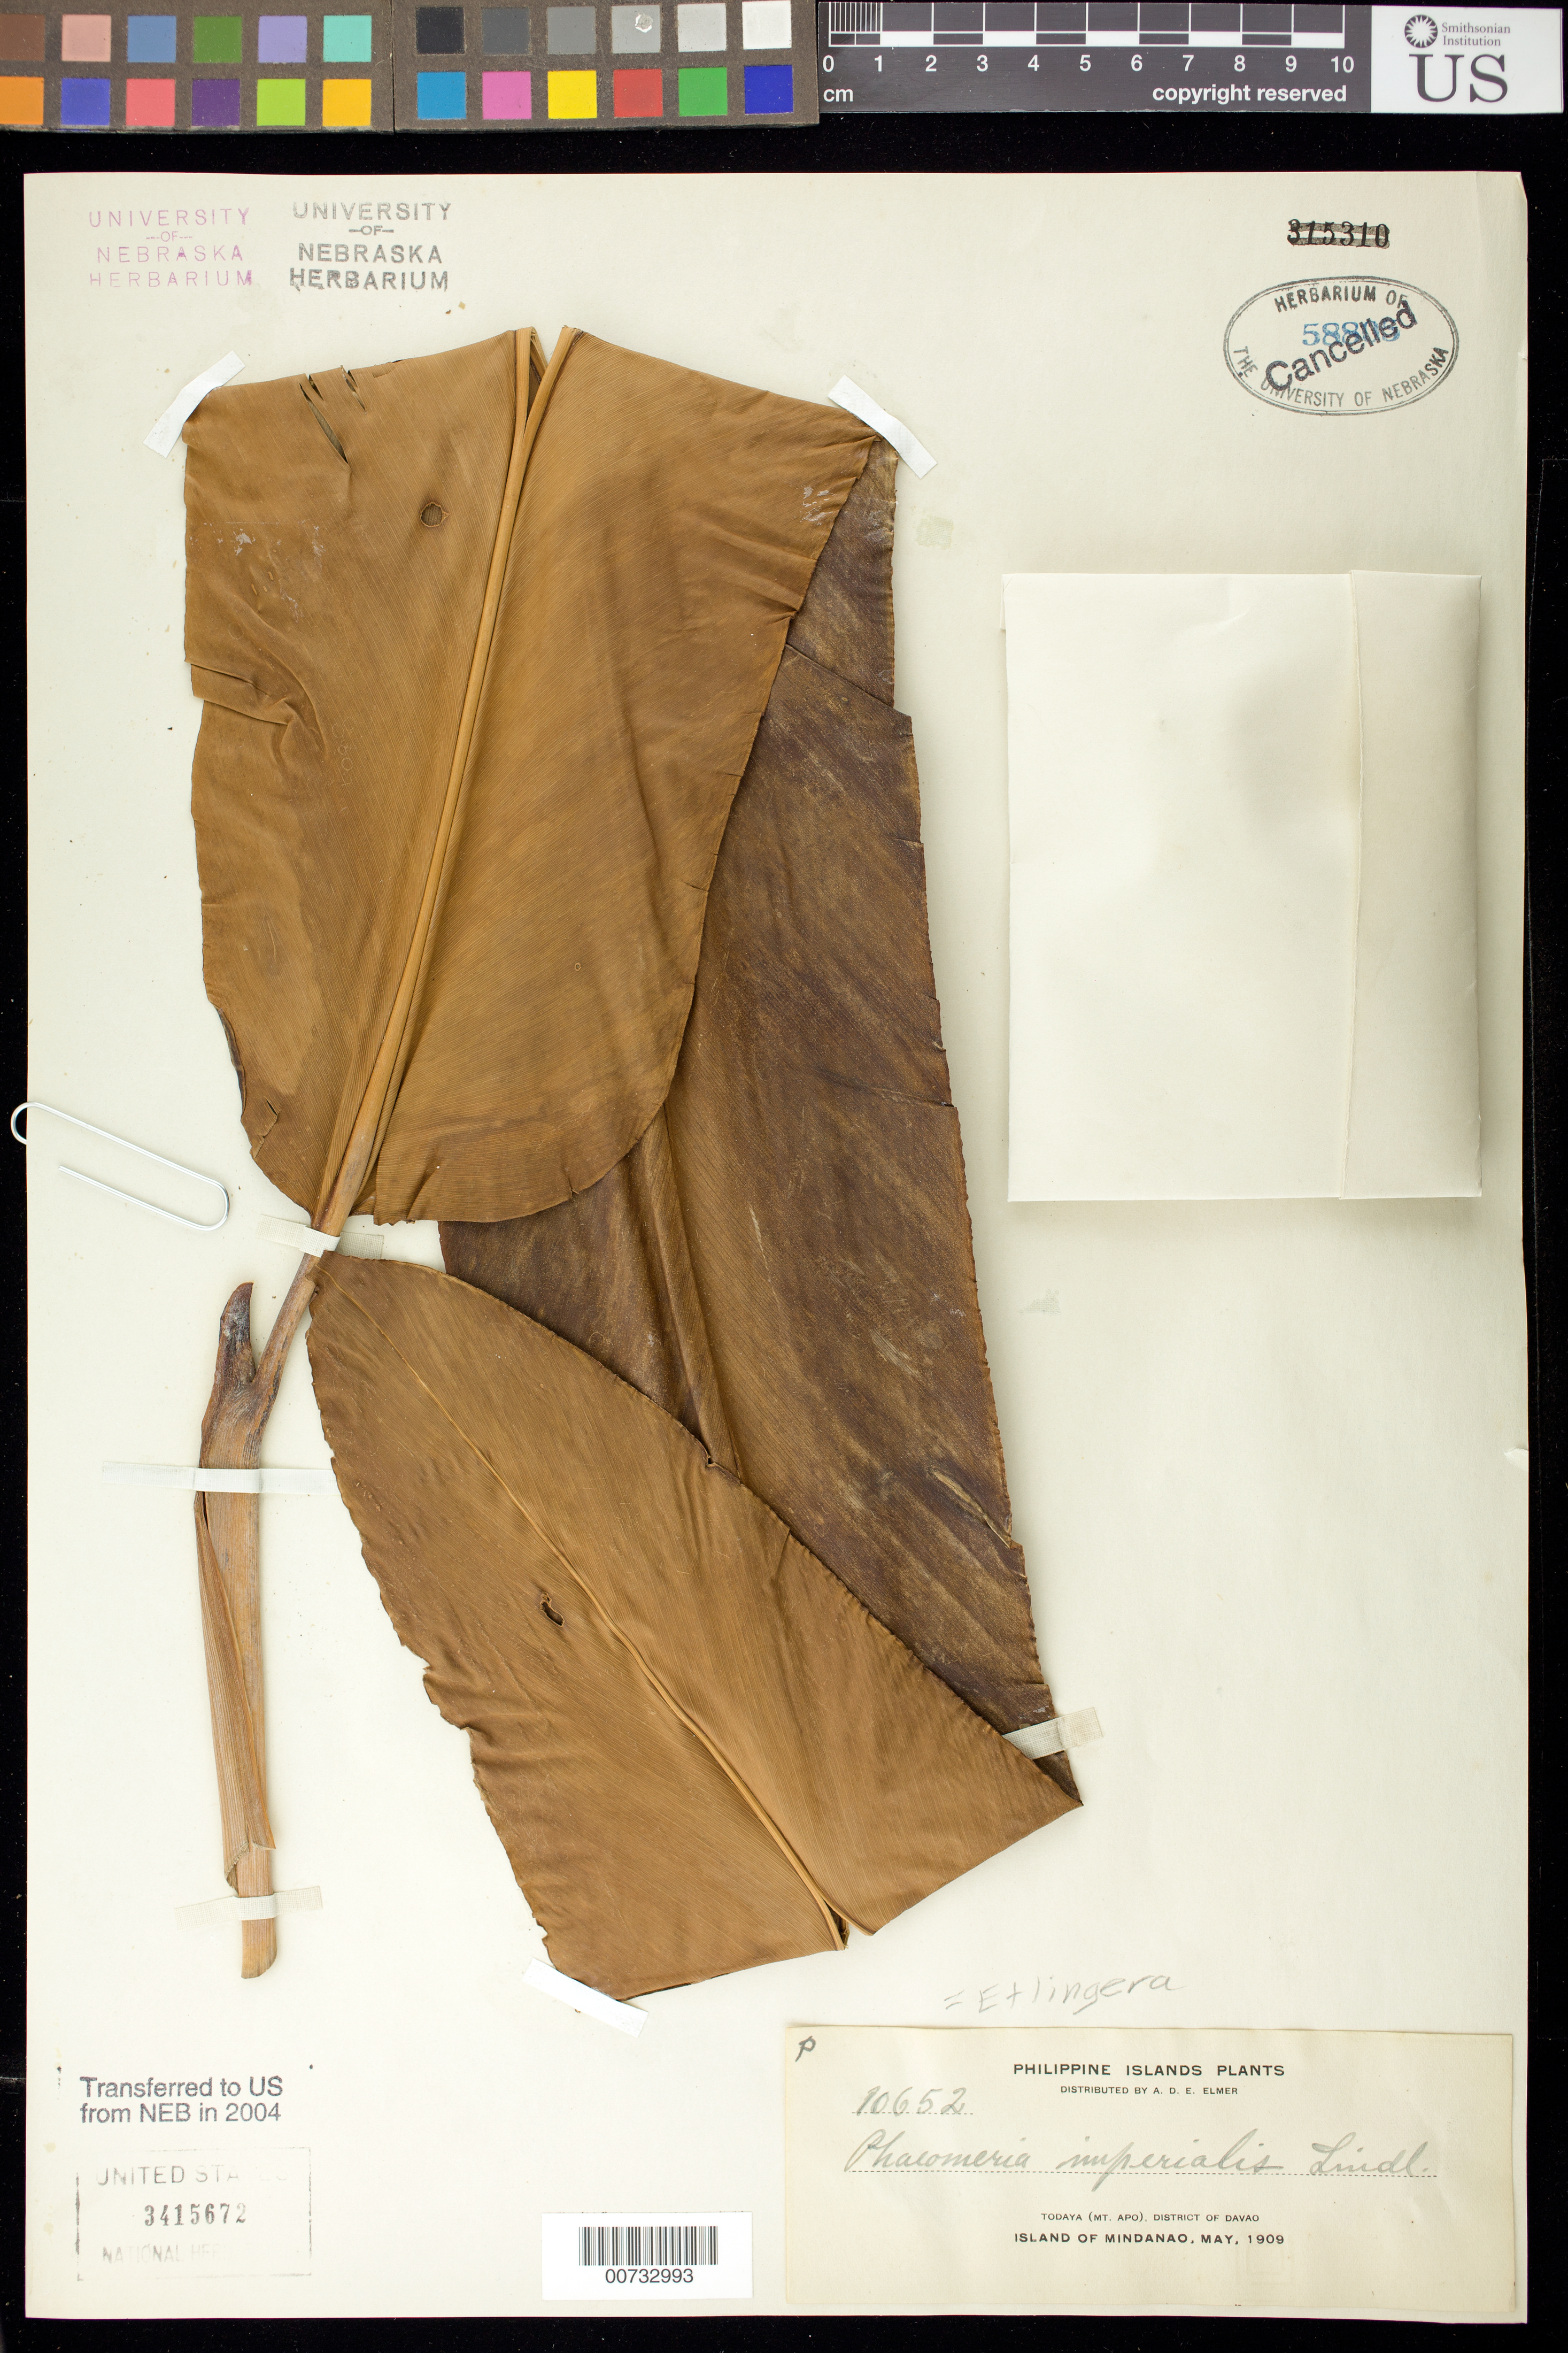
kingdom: Plantae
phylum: Tracheophyta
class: Liliopsida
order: Zingiberales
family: Zingiberaceae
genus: Etlingera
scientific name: Etlingera elatior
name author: (Jack) R.M. Sm.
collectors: A. D. E. Elmer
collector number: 10652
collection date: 1909-05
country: Philippines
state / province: Davao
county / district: Davao del Norte / Davao del Sur / Davao Oriental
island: Mindanao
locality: Todayo (Mt. Apo)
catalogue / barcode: US 3415672